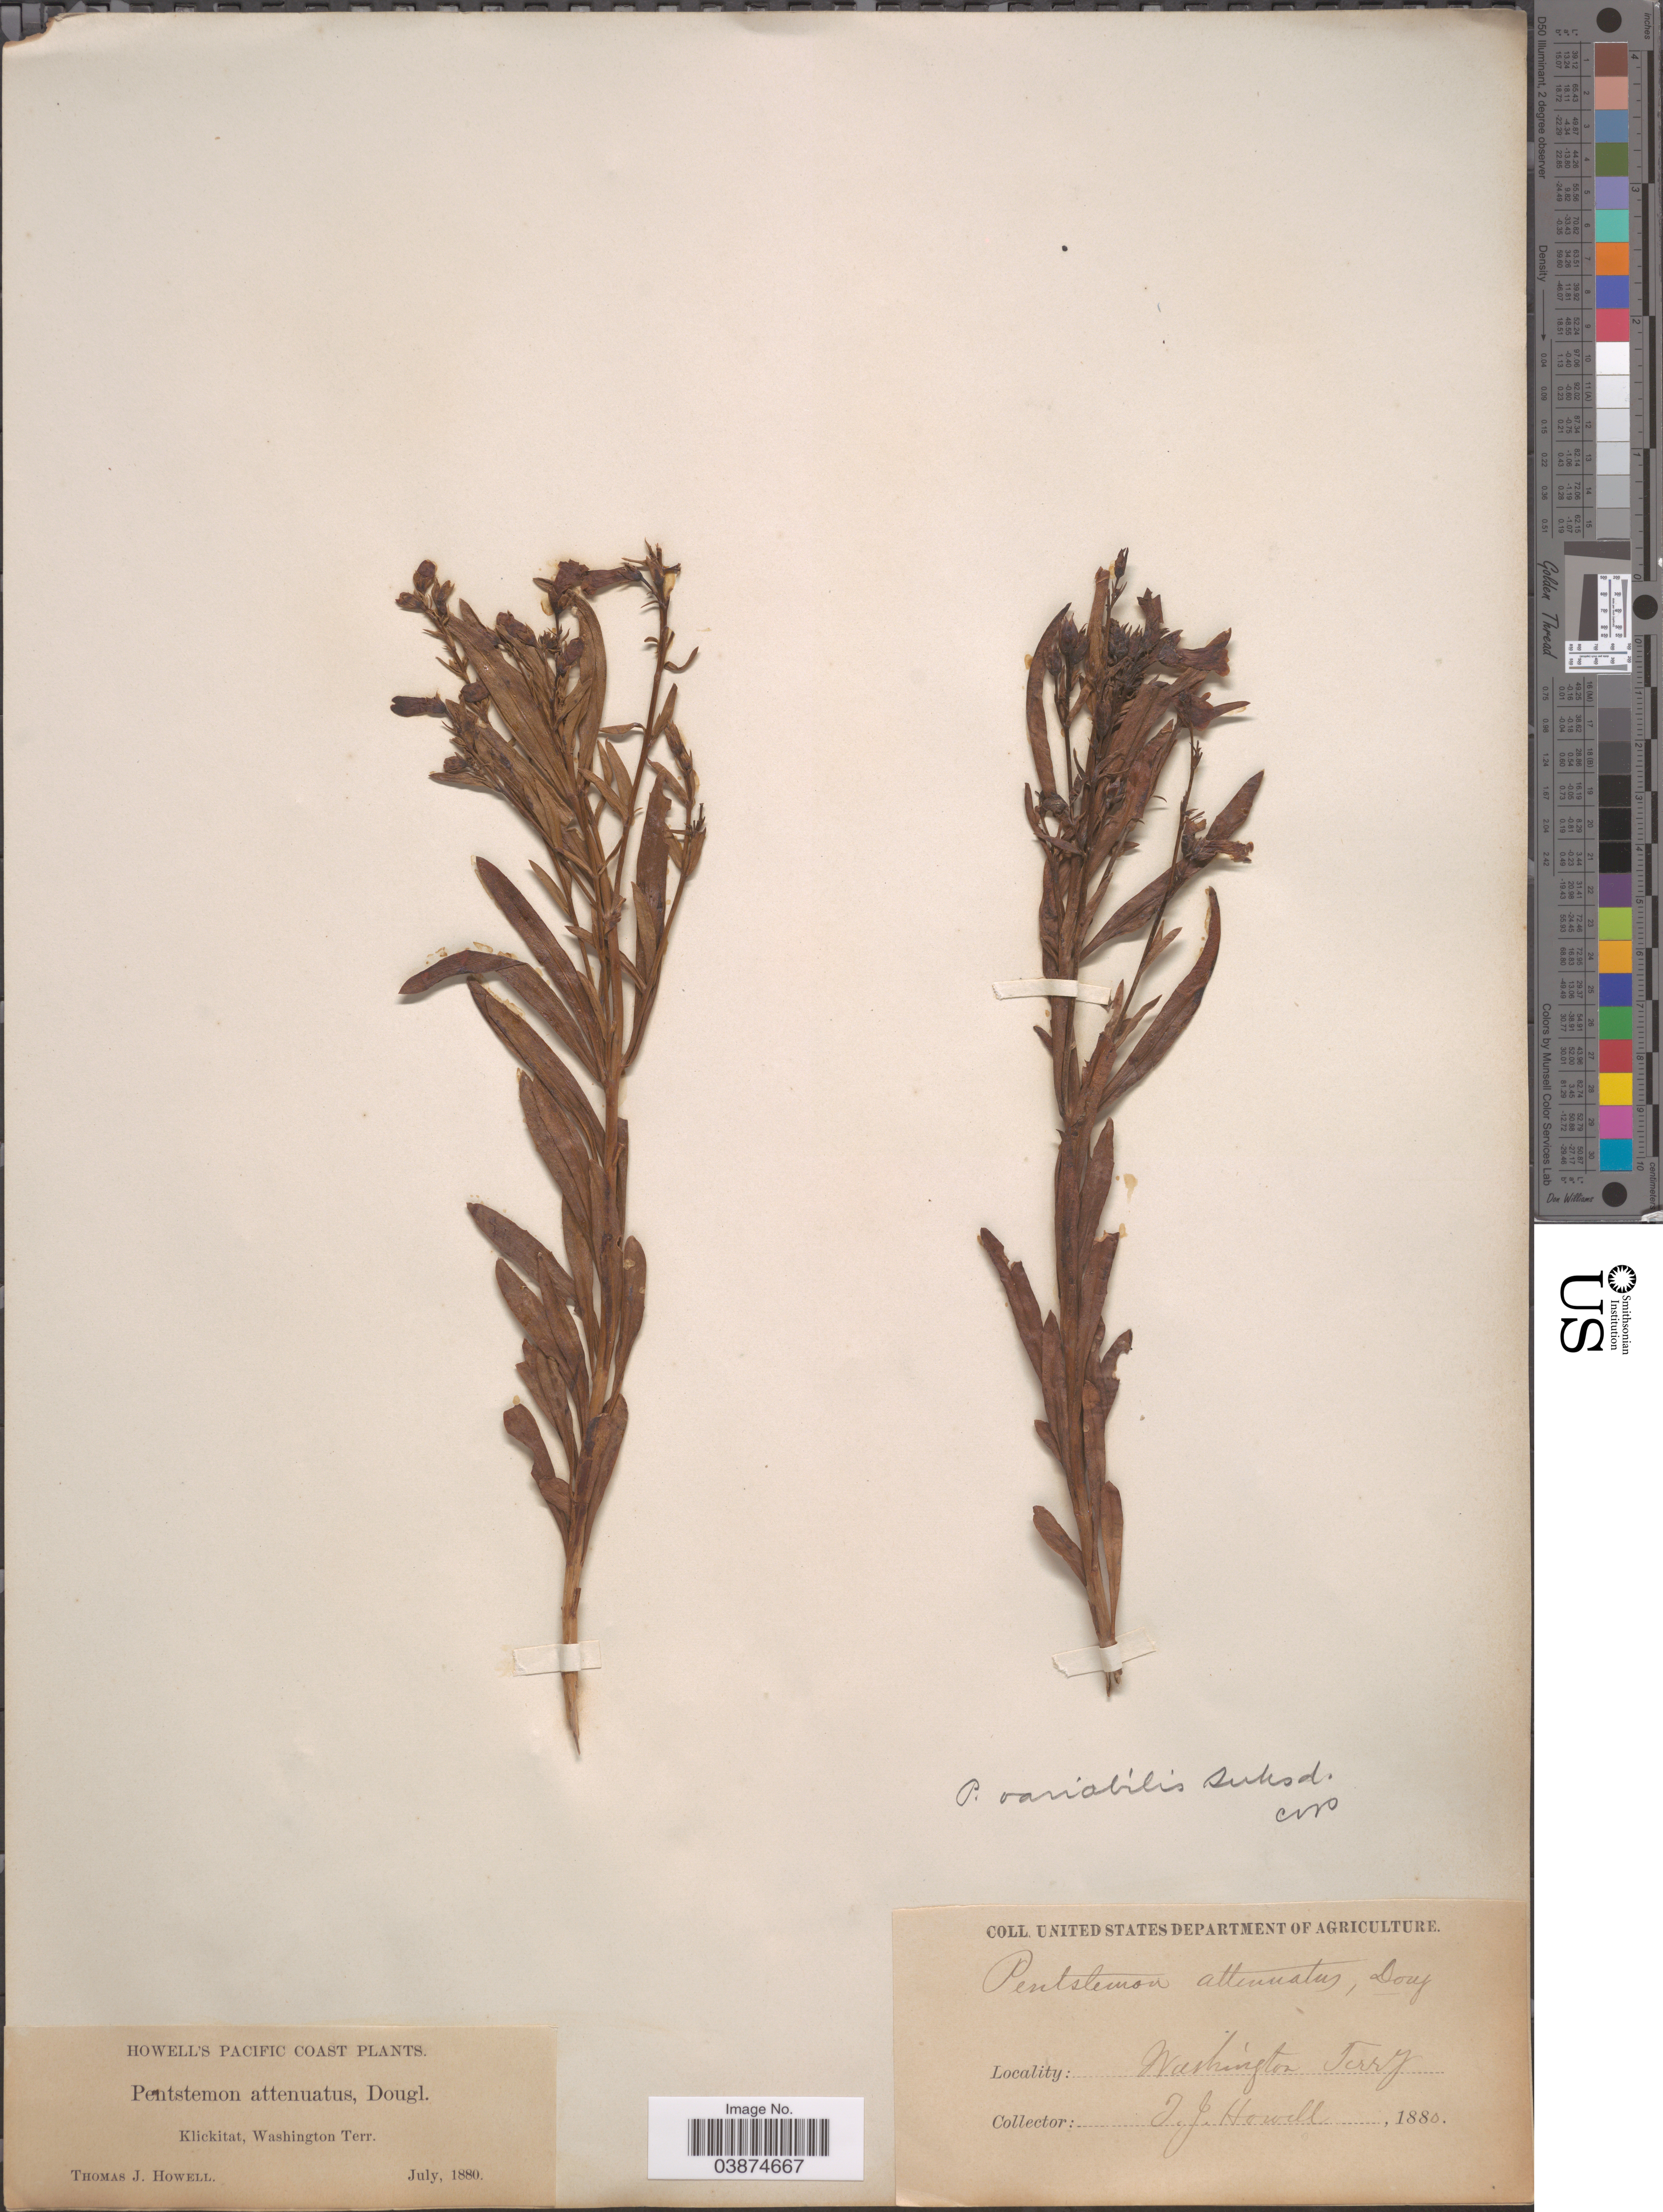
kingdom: Plantae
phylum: Tracheophyta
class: Magnoliopsida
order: Lamiales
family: Plantaginaceae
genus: Penstemon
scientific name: Penstemon deustus subsp. variabilis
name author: (Suksd.) Pennell & D.D. Keck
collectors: T. J. Howell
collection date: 1880-07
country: United States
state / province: Washington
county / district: Klickitat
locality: Pacific Coast. Klickitat, Washington Terr.